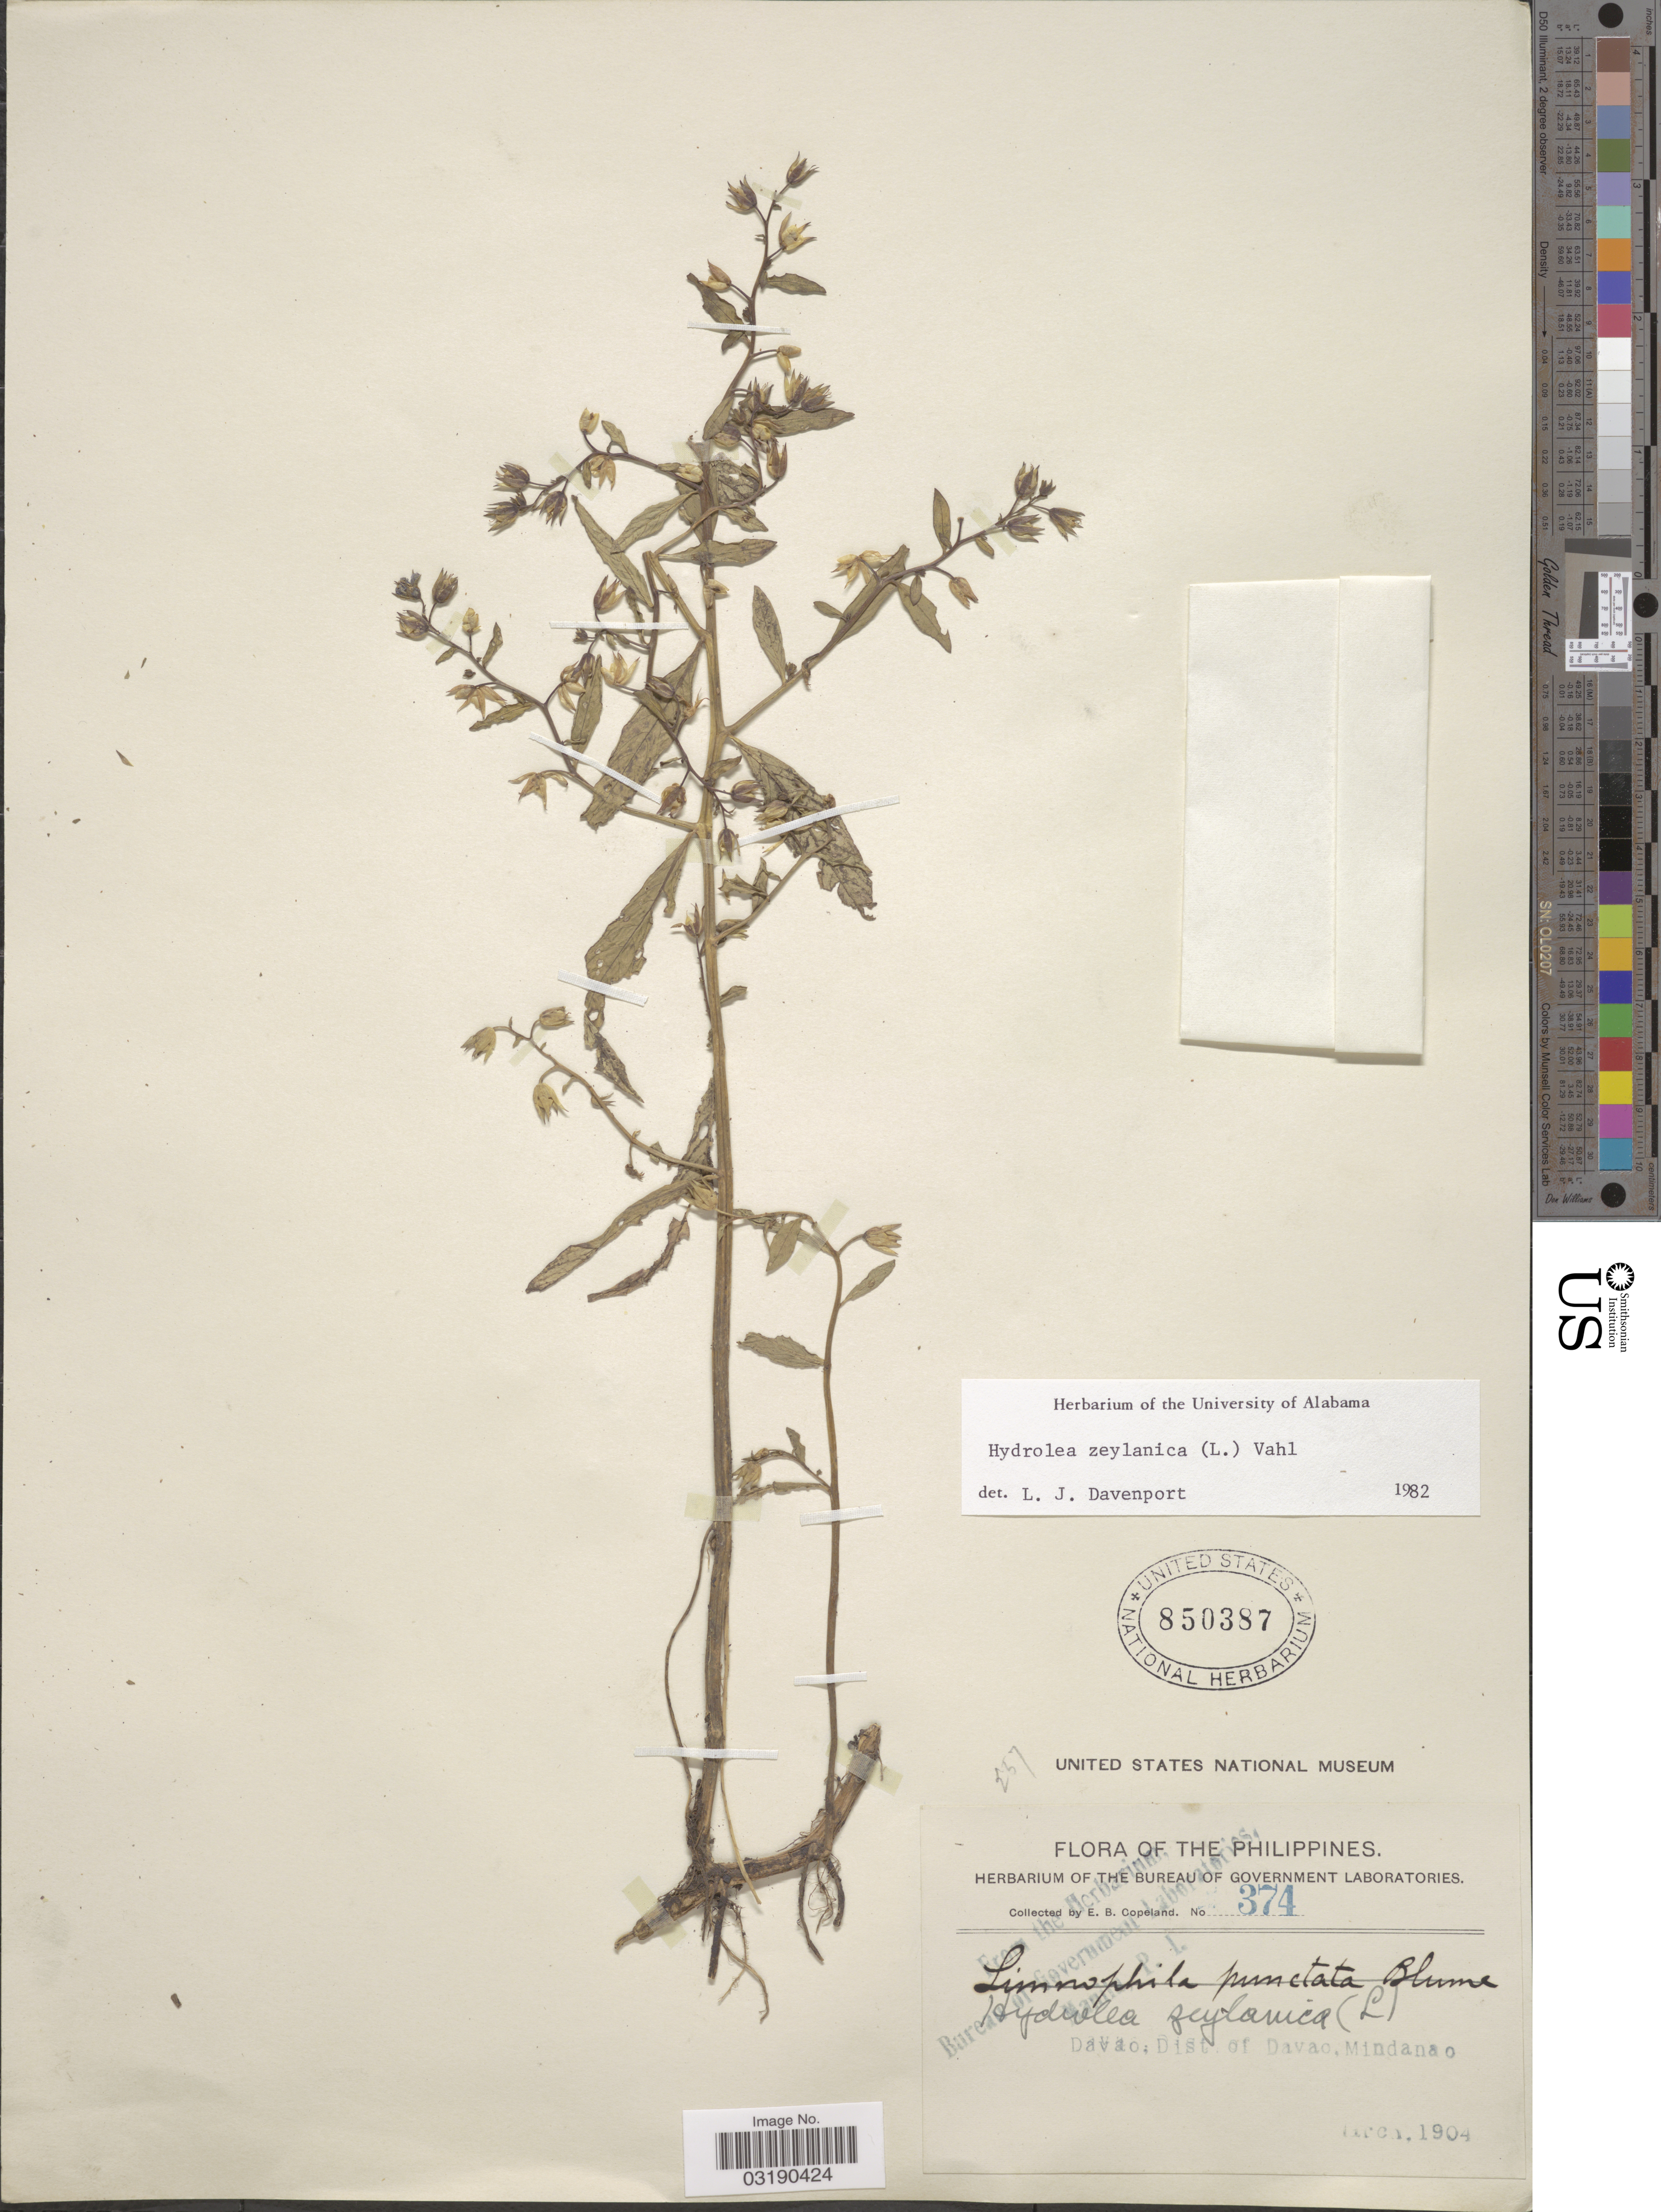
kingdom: Plantae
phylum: Tracheophyta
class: Magnoliopsida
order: Solanales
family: Hydroleaceae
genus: Hydrolea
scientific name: Hydrolea zeylanica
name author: (L.) Vahl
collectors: E. B. Copeland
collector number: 374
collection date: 1904-03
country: Philippines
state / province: Davao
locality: Davao, Dist. of Davao, Mindanao.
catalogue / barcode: US 850387